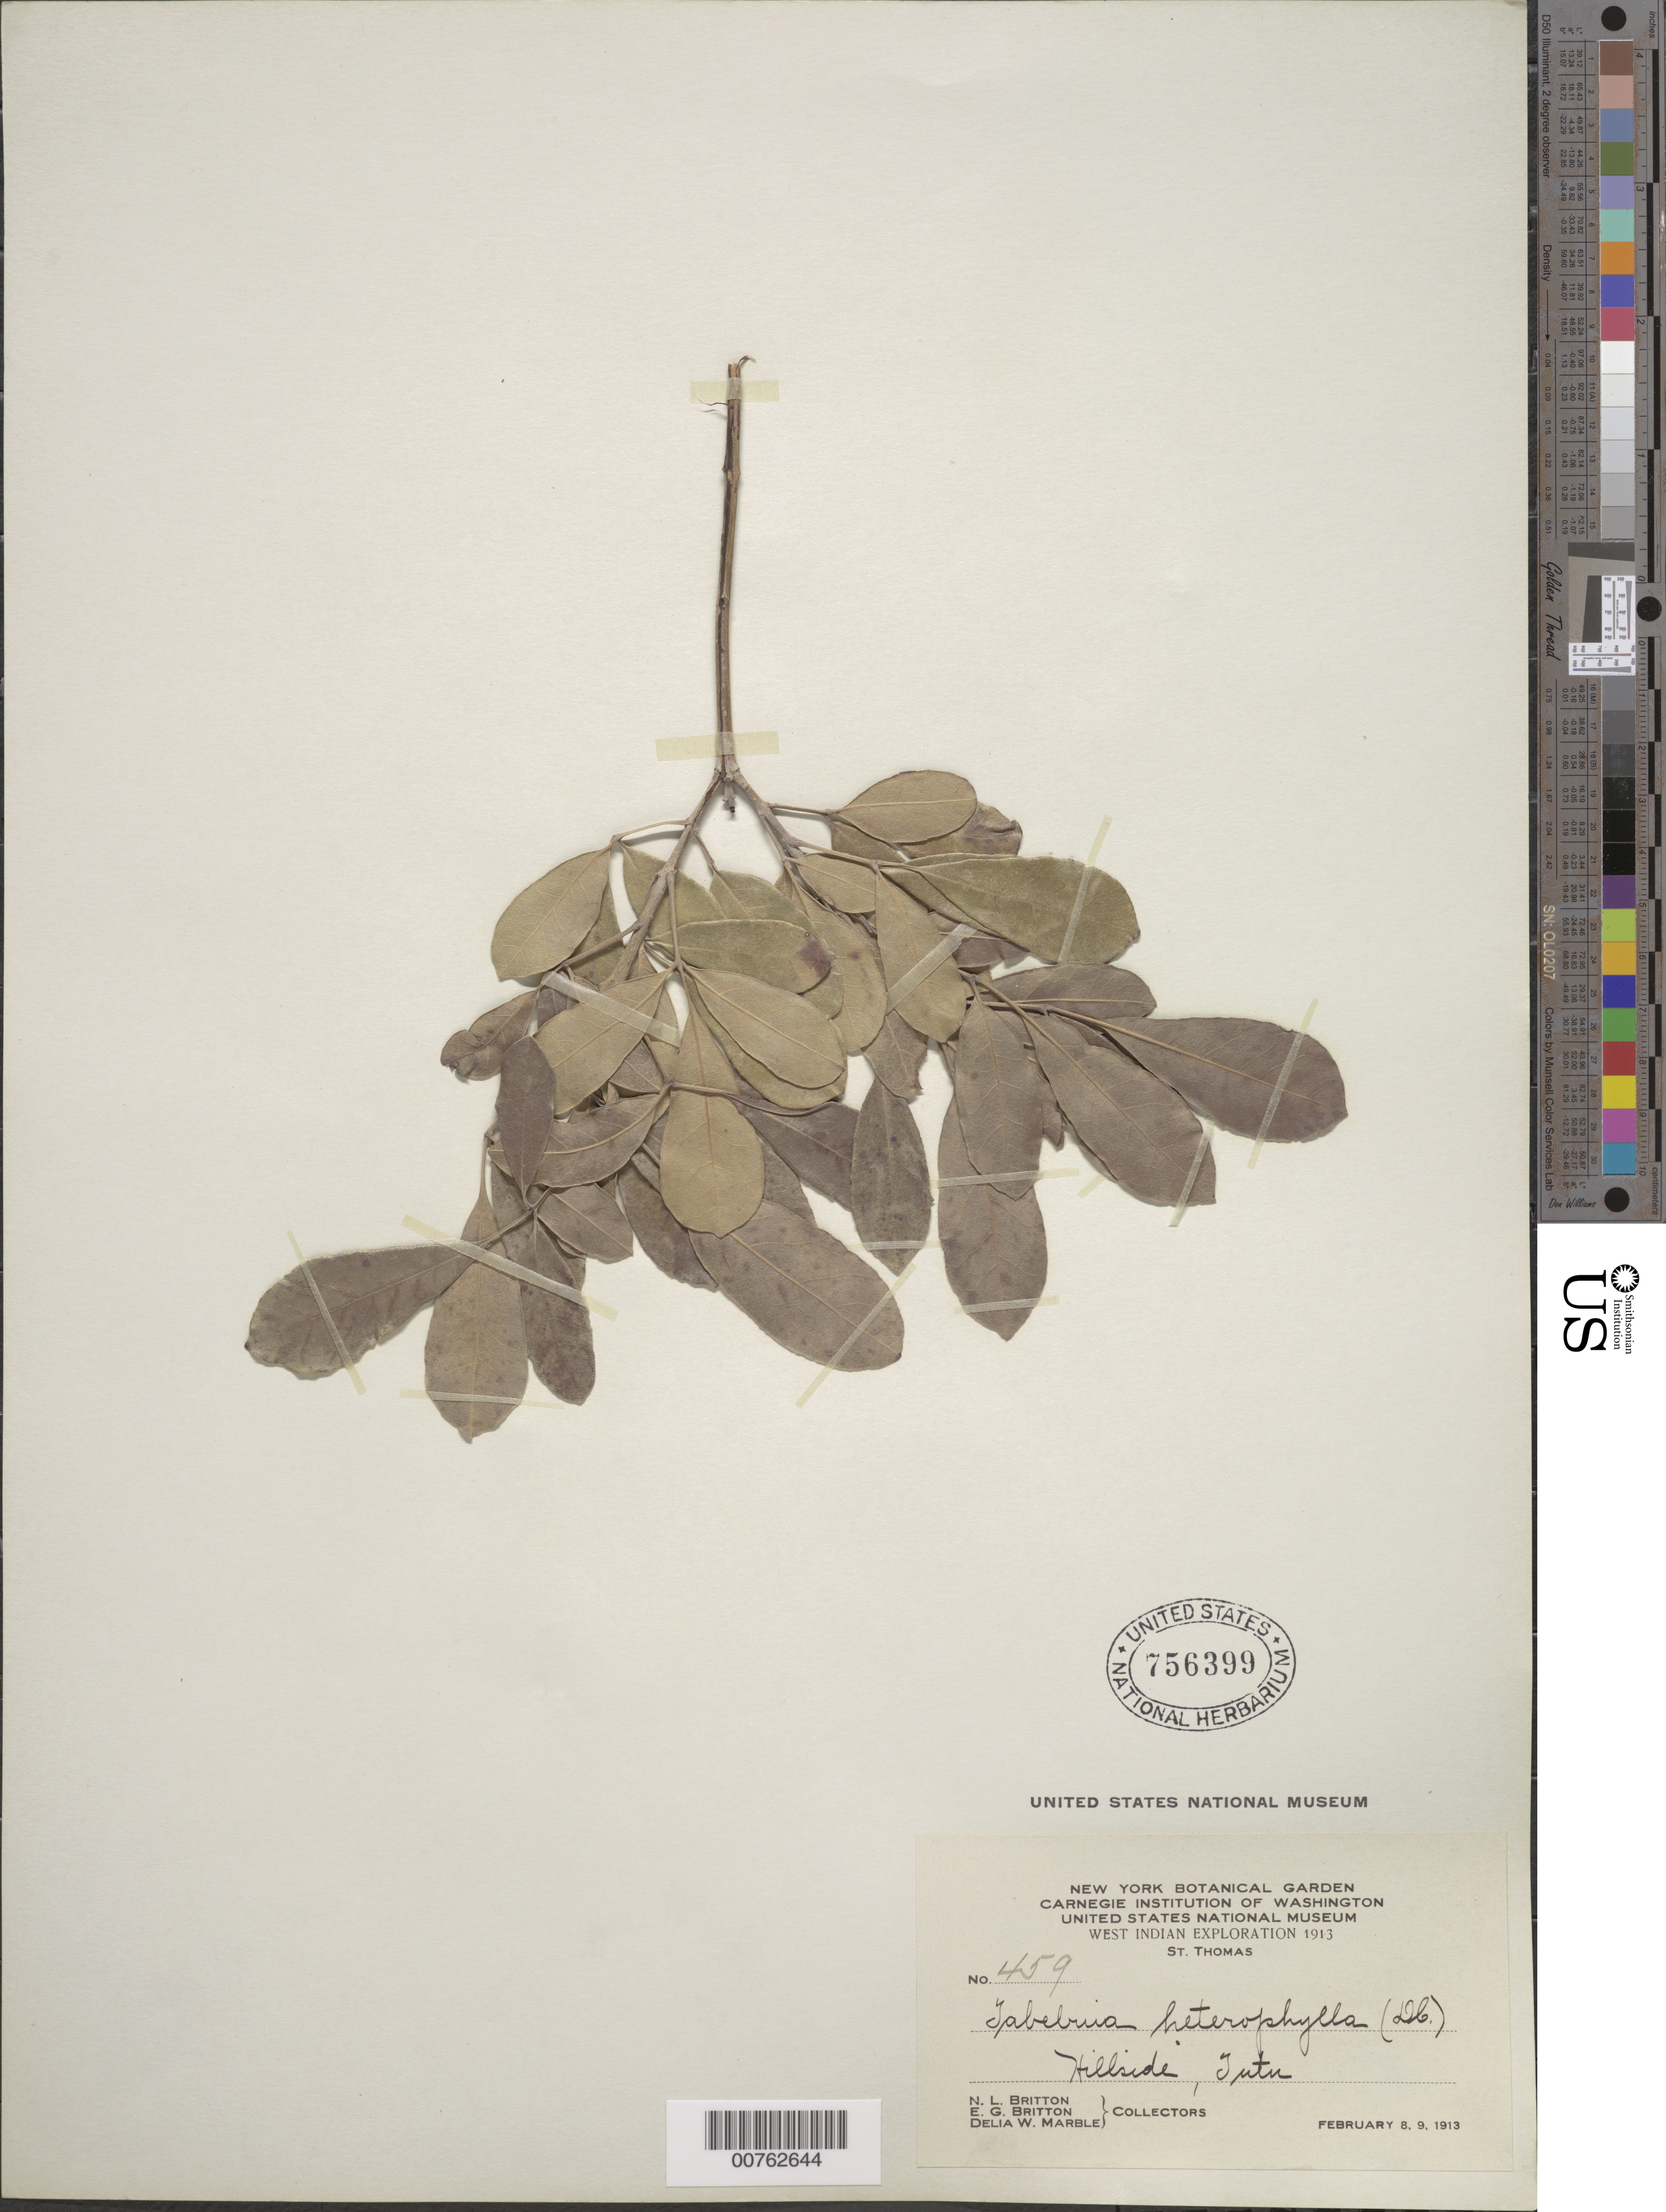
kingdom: Plantae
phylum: Tracheophyta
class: Magnoliopsida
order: Lamiales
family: Bignoniaceae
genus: Tabebuia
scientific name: Tabebuia heterophylla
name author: (DC.) Britton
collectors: N. Britton, E. G. Britton & D. W. Marble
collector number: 459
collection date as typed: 08 Feb 1913 to 09 Feb 1913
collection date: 1913-02-08/1913-02-09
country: U.S. Virgin Islands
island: St. Thomas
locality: Jutu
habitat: Hillside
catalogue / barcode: US 718225